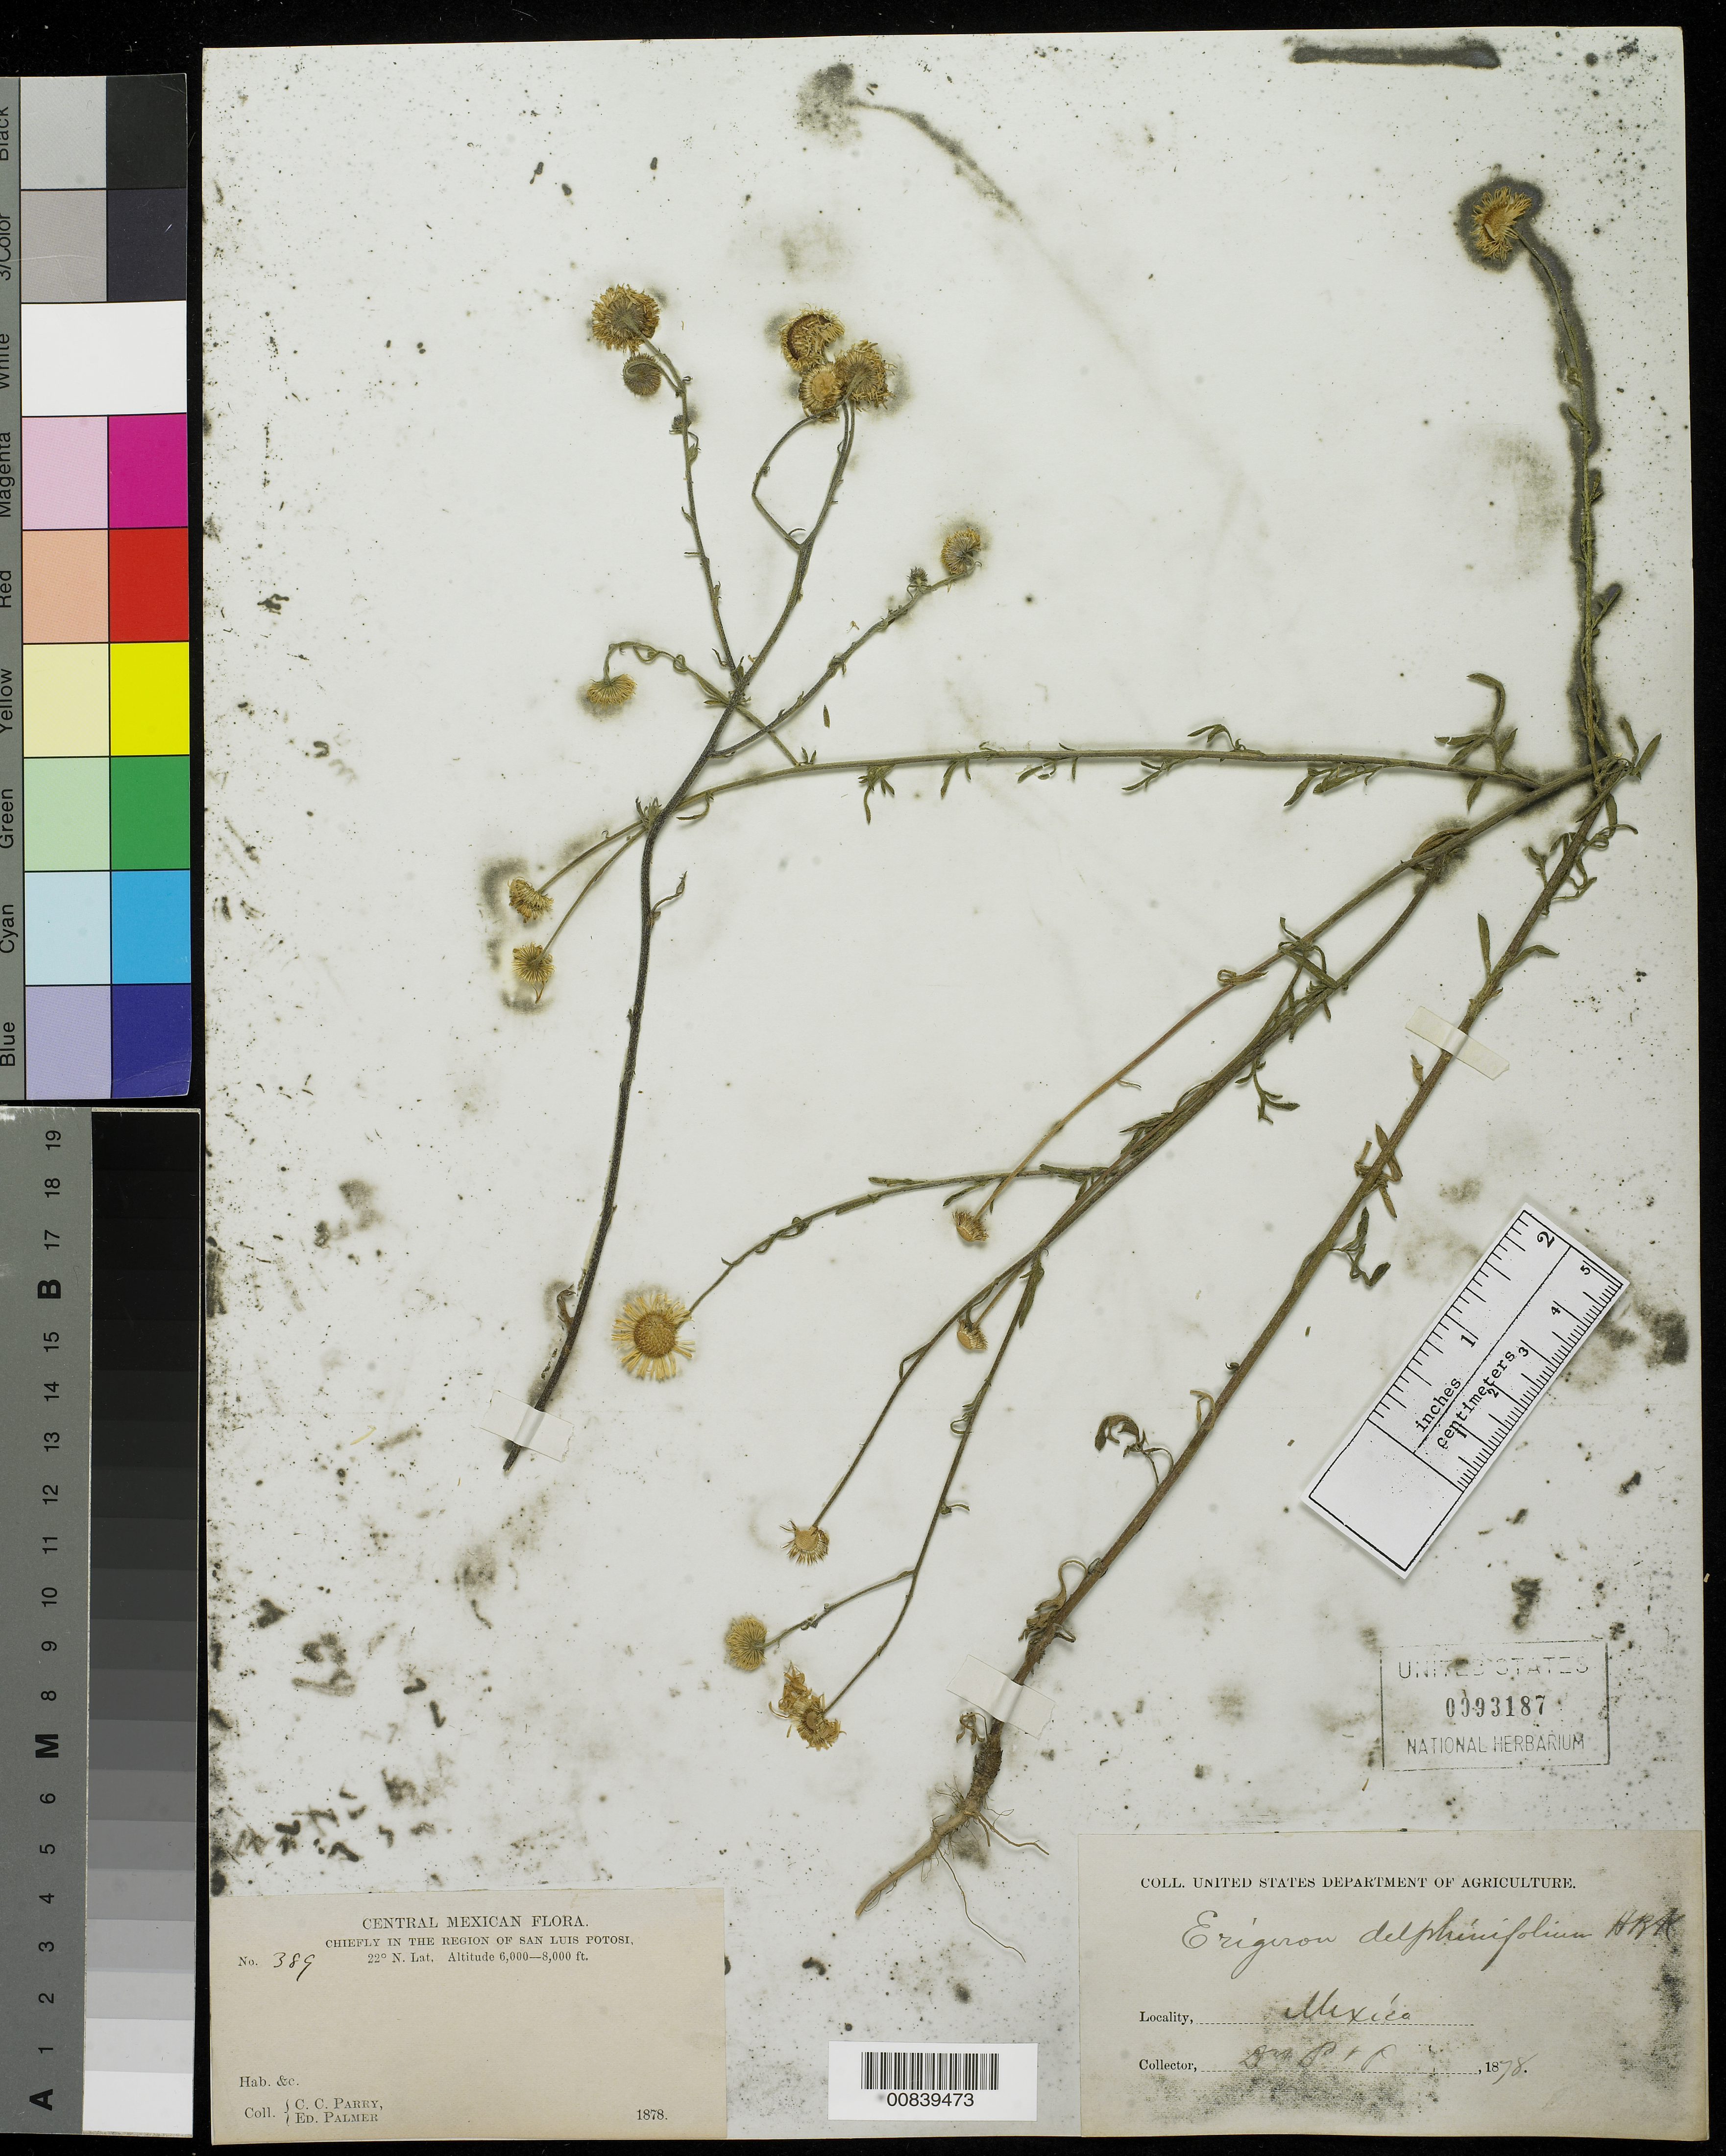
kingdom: Plantae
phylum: Tracheophyta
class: Magnoliopsida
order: Asterales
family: Asteraceae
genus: Erigeron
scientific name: Erigeron delphinifolius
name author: Willd.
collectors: C. C. Parry & E. Palmer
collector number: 389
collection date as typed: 1878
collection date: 1878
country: Mexico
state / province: San Luis Potosí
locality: Chiefly in the region of San Luis Potosí.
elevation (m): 1829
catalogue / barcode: US 93187